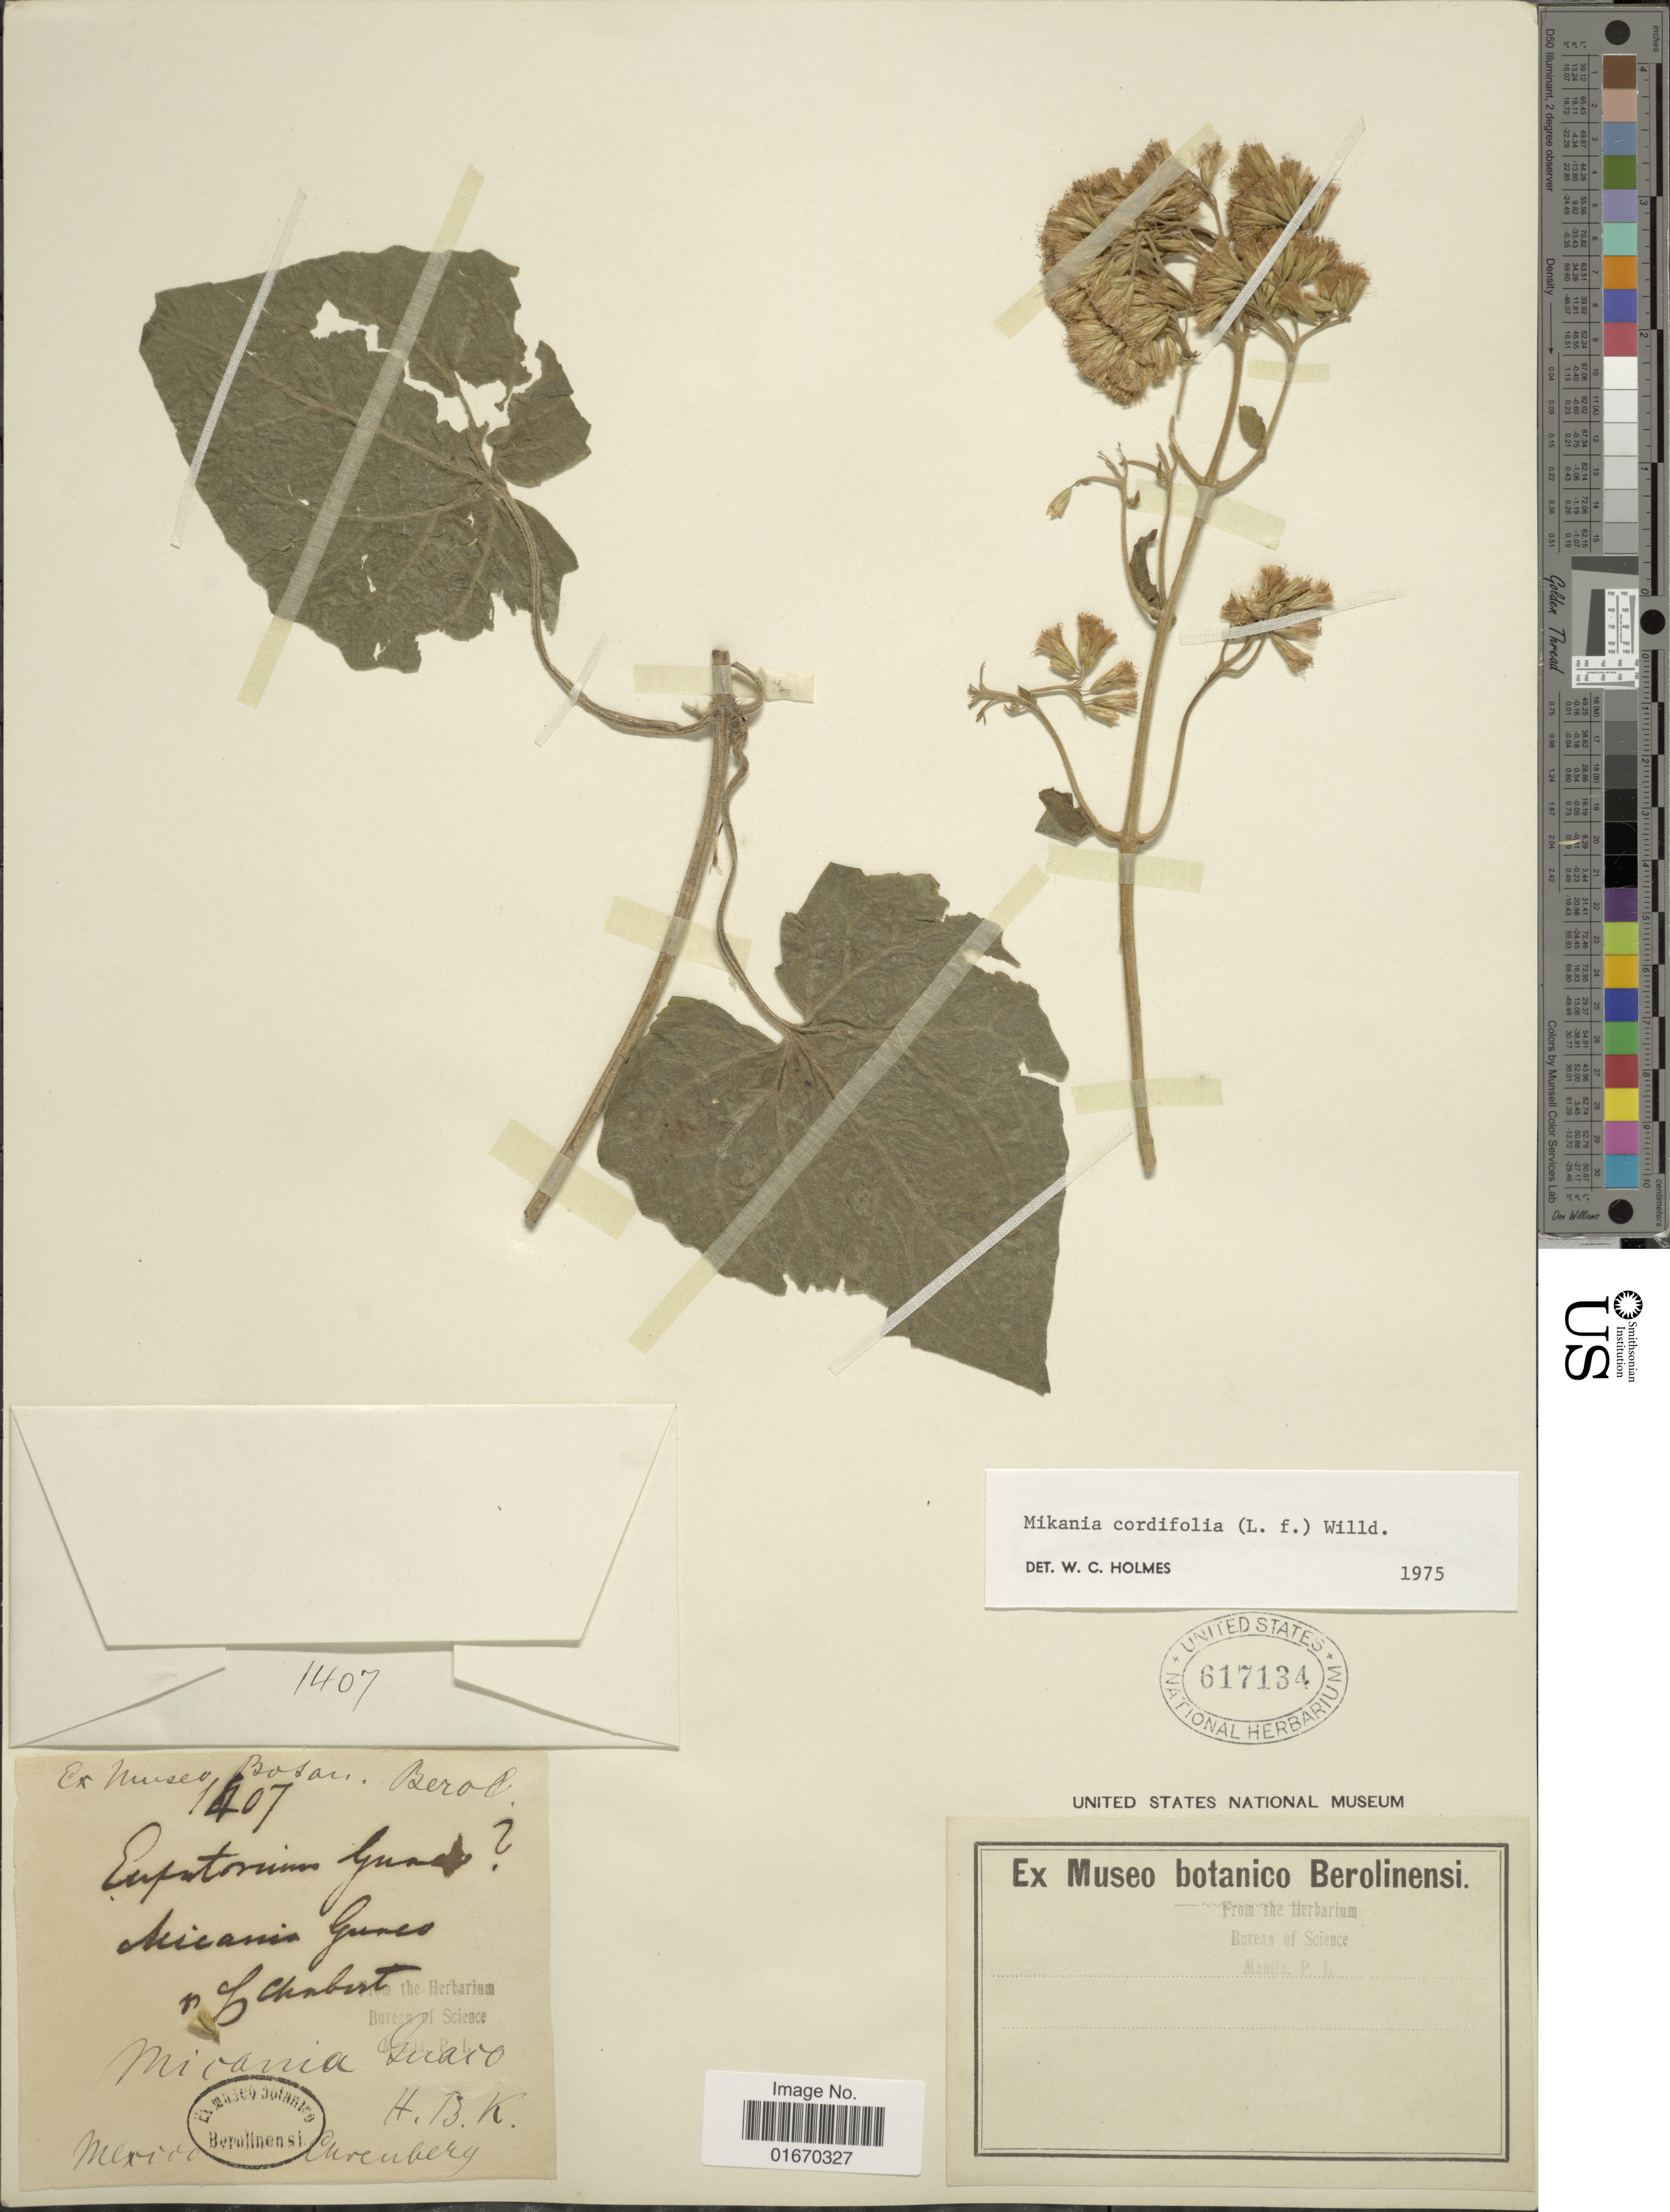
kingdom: Plantae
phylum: Tracheophyta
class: Magnoliopsida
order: Asterales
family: Asteraceae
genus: Mikania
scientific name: Mikania cordifolia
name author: Kunth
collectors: ex Museo Botanico Berolinensi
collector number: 1407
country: Mexico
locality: Curcubery [unsure placement]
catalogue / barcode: US 617134